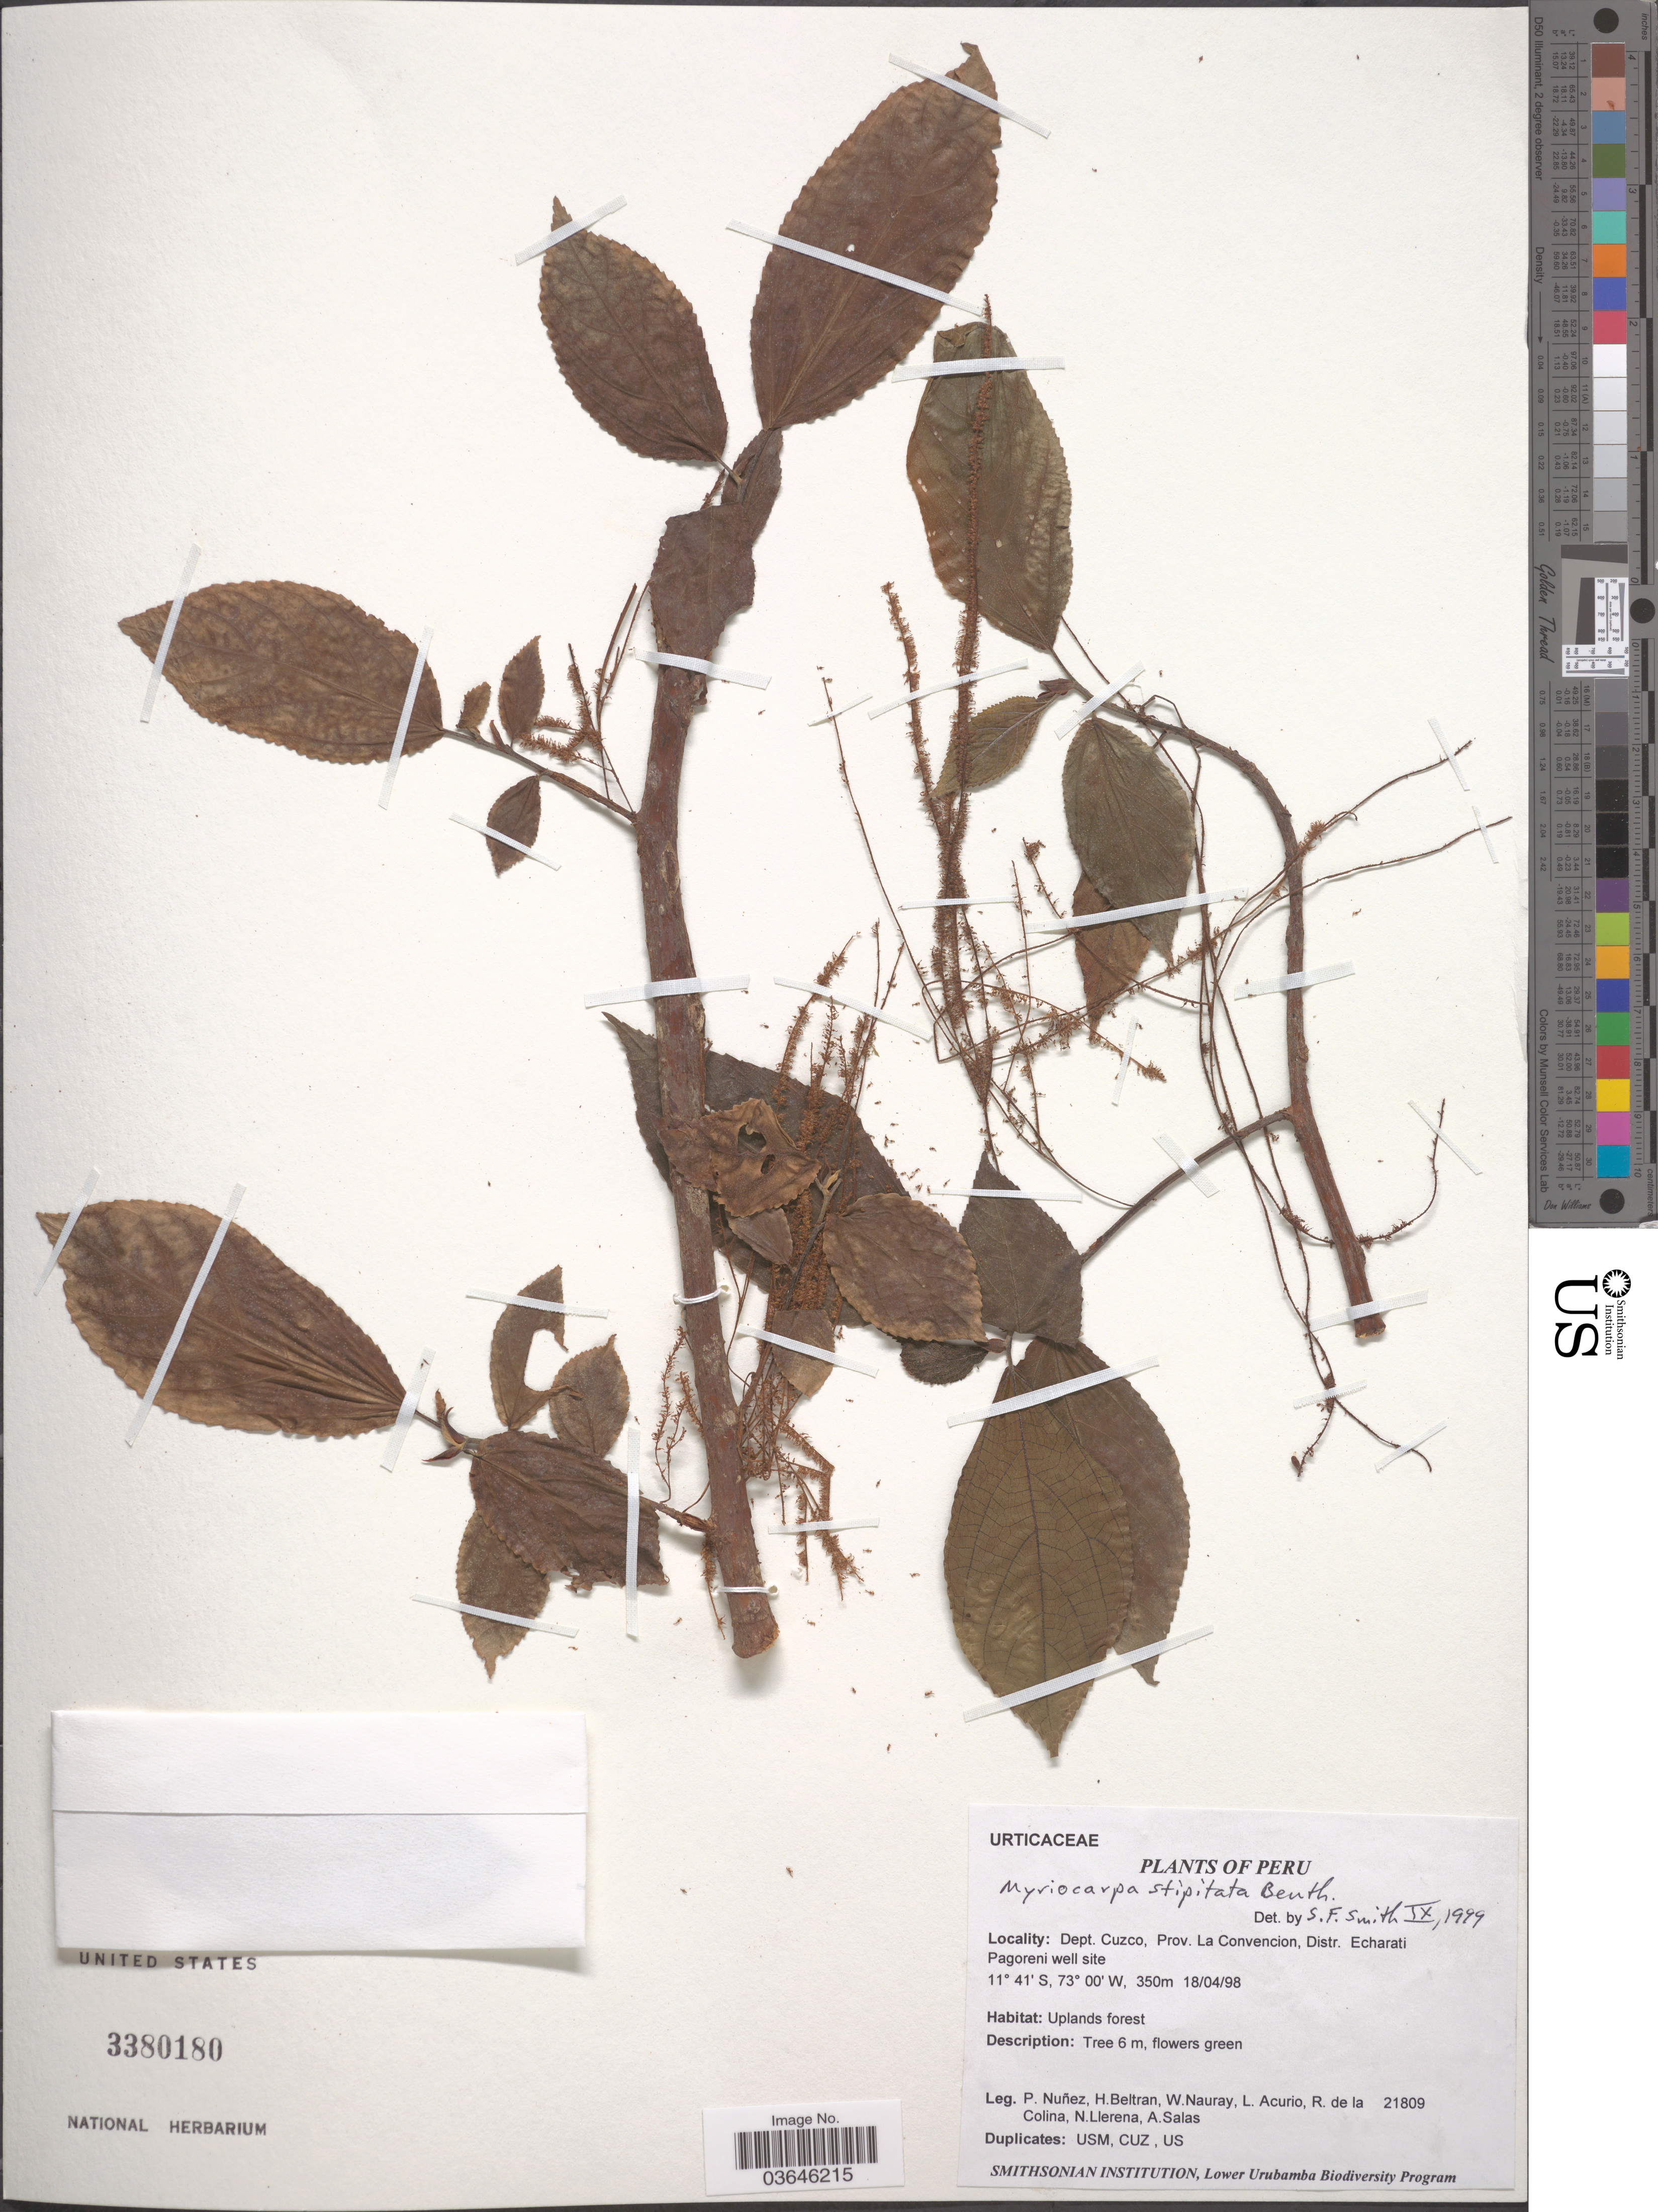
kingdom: Plantae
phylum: Tracheophyta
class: Magnoliopsida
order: Rosales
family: Urticaceae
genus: Myriocarpa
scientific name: Myriocarpa stipitata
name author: Benth.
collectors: P. Nuñez V., H. Beltran, W. Nauray, L. Acurio & et al.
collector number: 21809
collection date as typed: Transcribed d/m/y: 18/4/98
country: Peru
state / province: Cusco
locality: Dept. Cuzco, prov. La Convencion, Distr. Echarati Pagoreni well site.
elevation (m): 350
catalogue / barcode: US 3380180